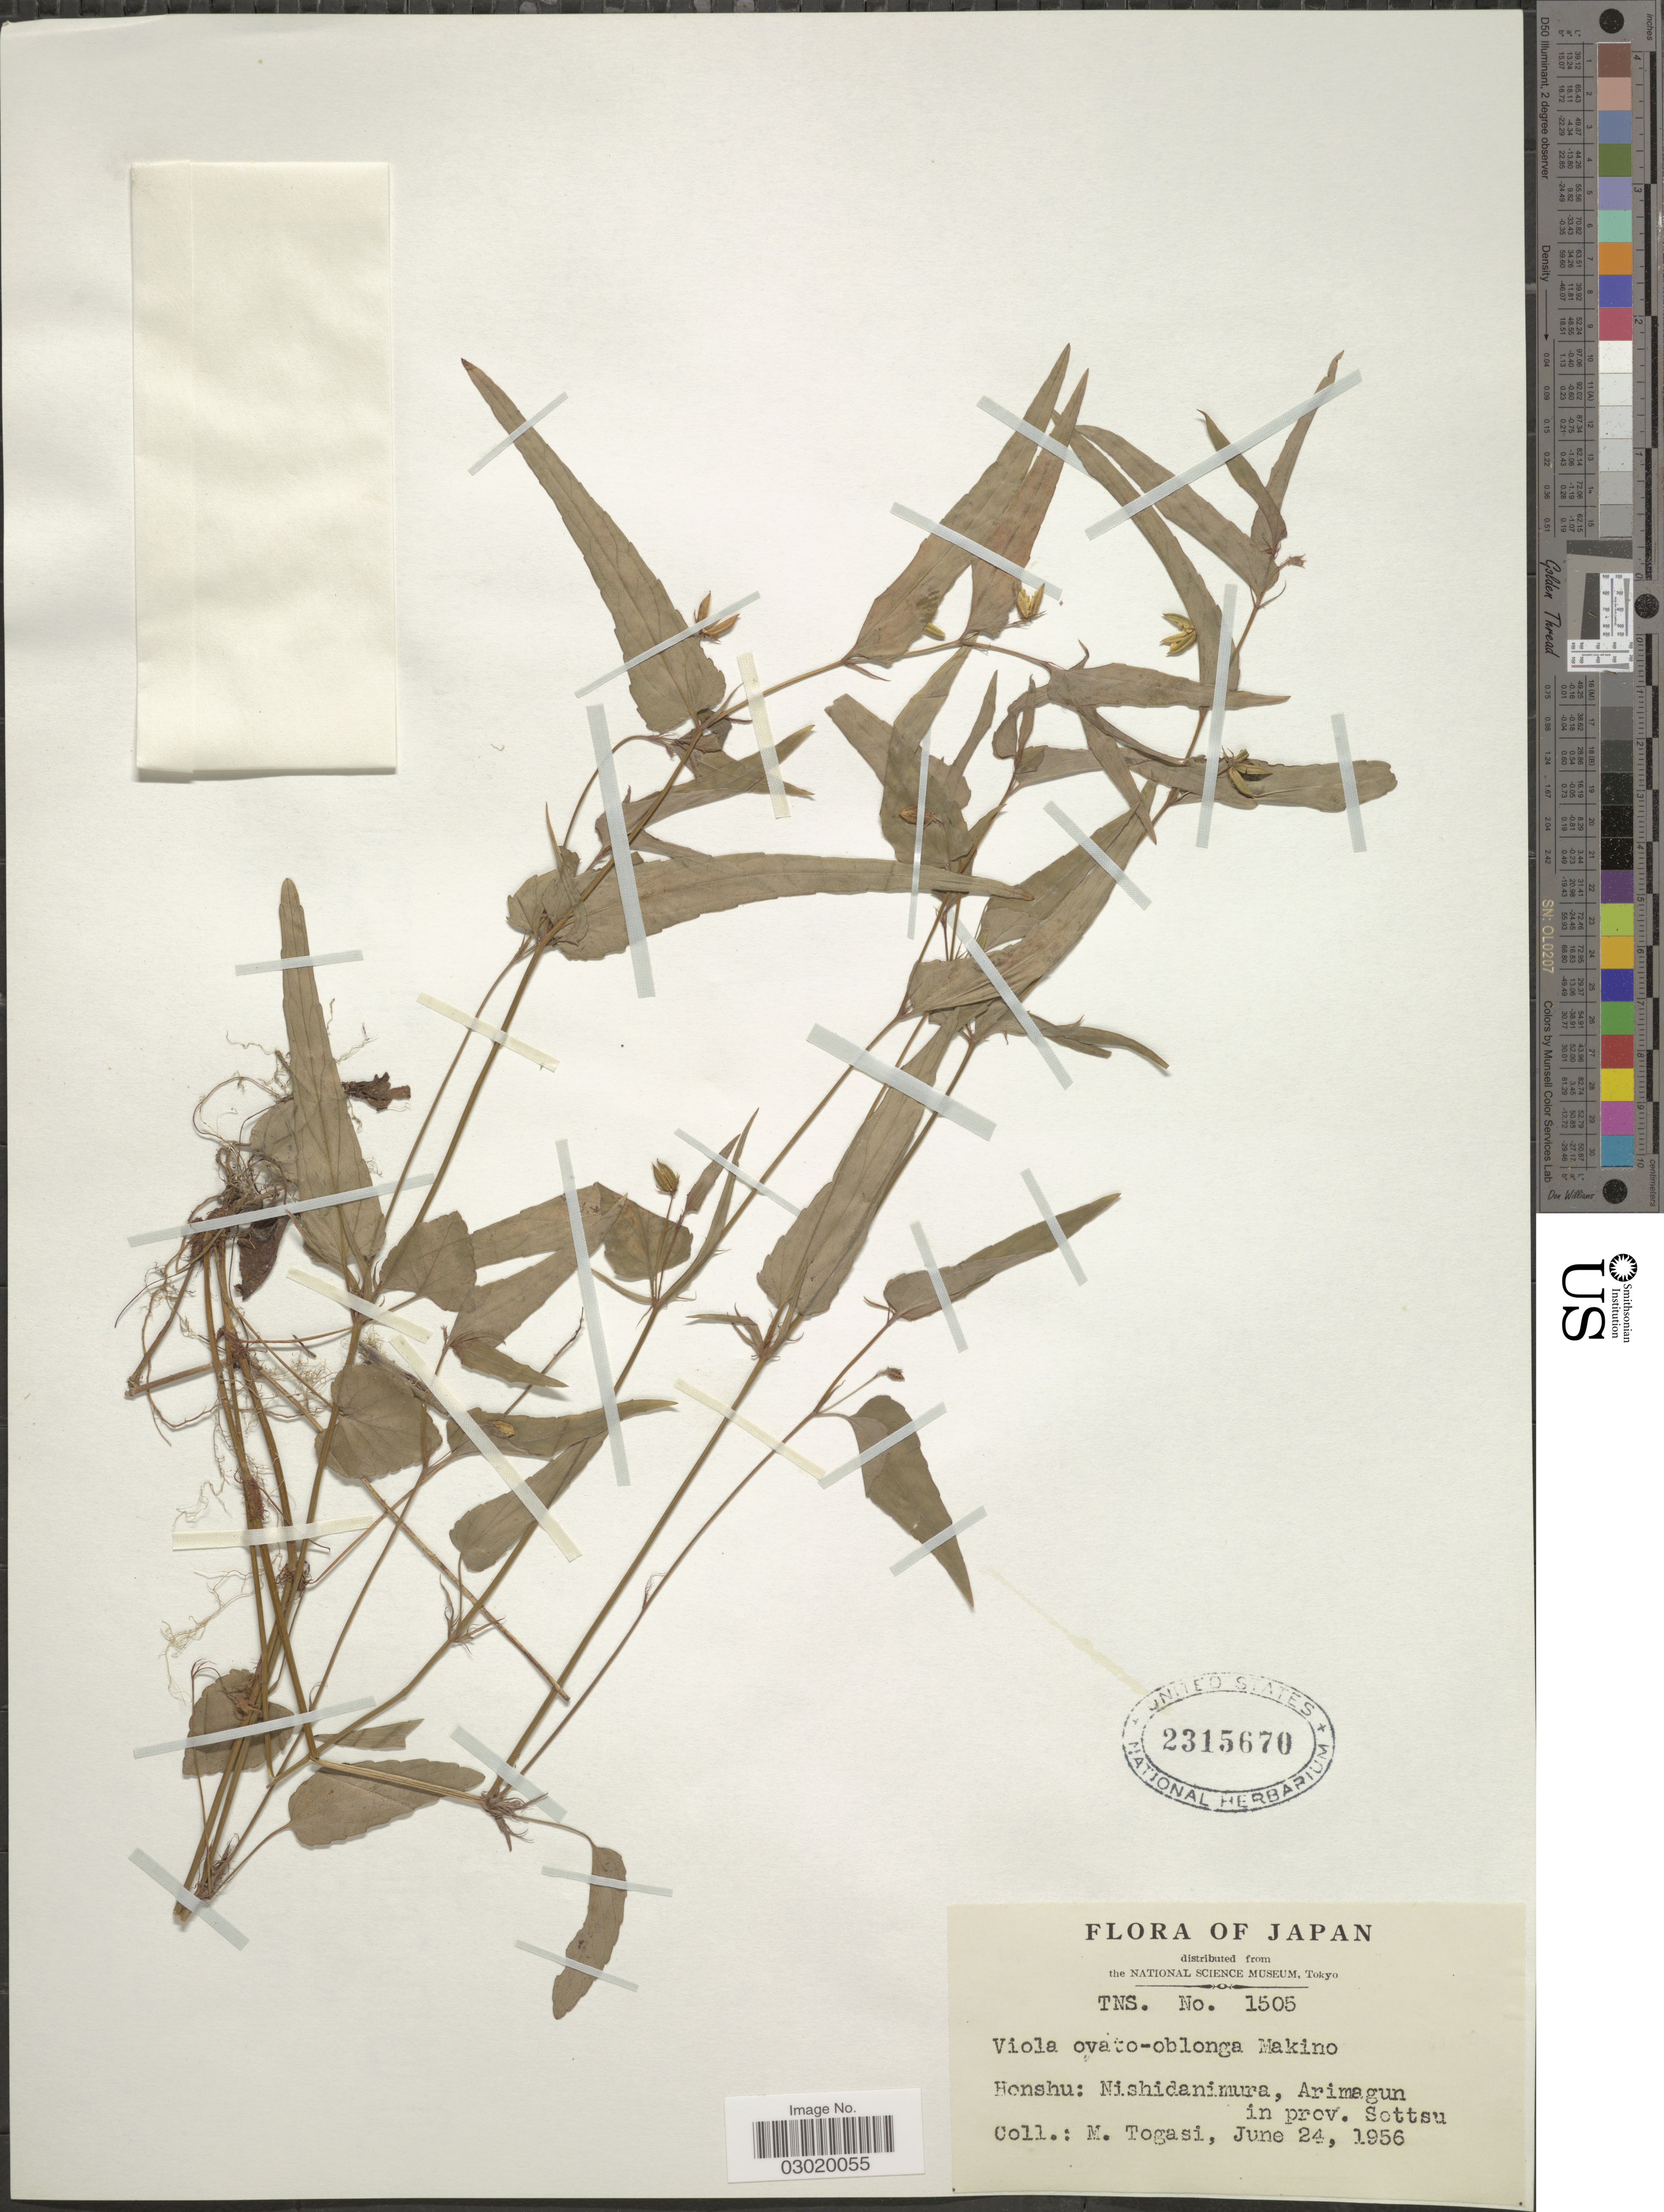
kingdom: Plantae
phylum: Tracheophyta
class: Magnoliopsida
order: Malpighiales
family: Violaceae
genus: Viola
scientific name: Viola ovato-oblonga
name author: Makino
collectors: M. Togasi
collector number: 1505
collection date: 1956-06-24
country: Japan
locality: Honshu: Nishidanimura, Arimagun in prov. Sottsu.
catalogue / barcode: US 2315670